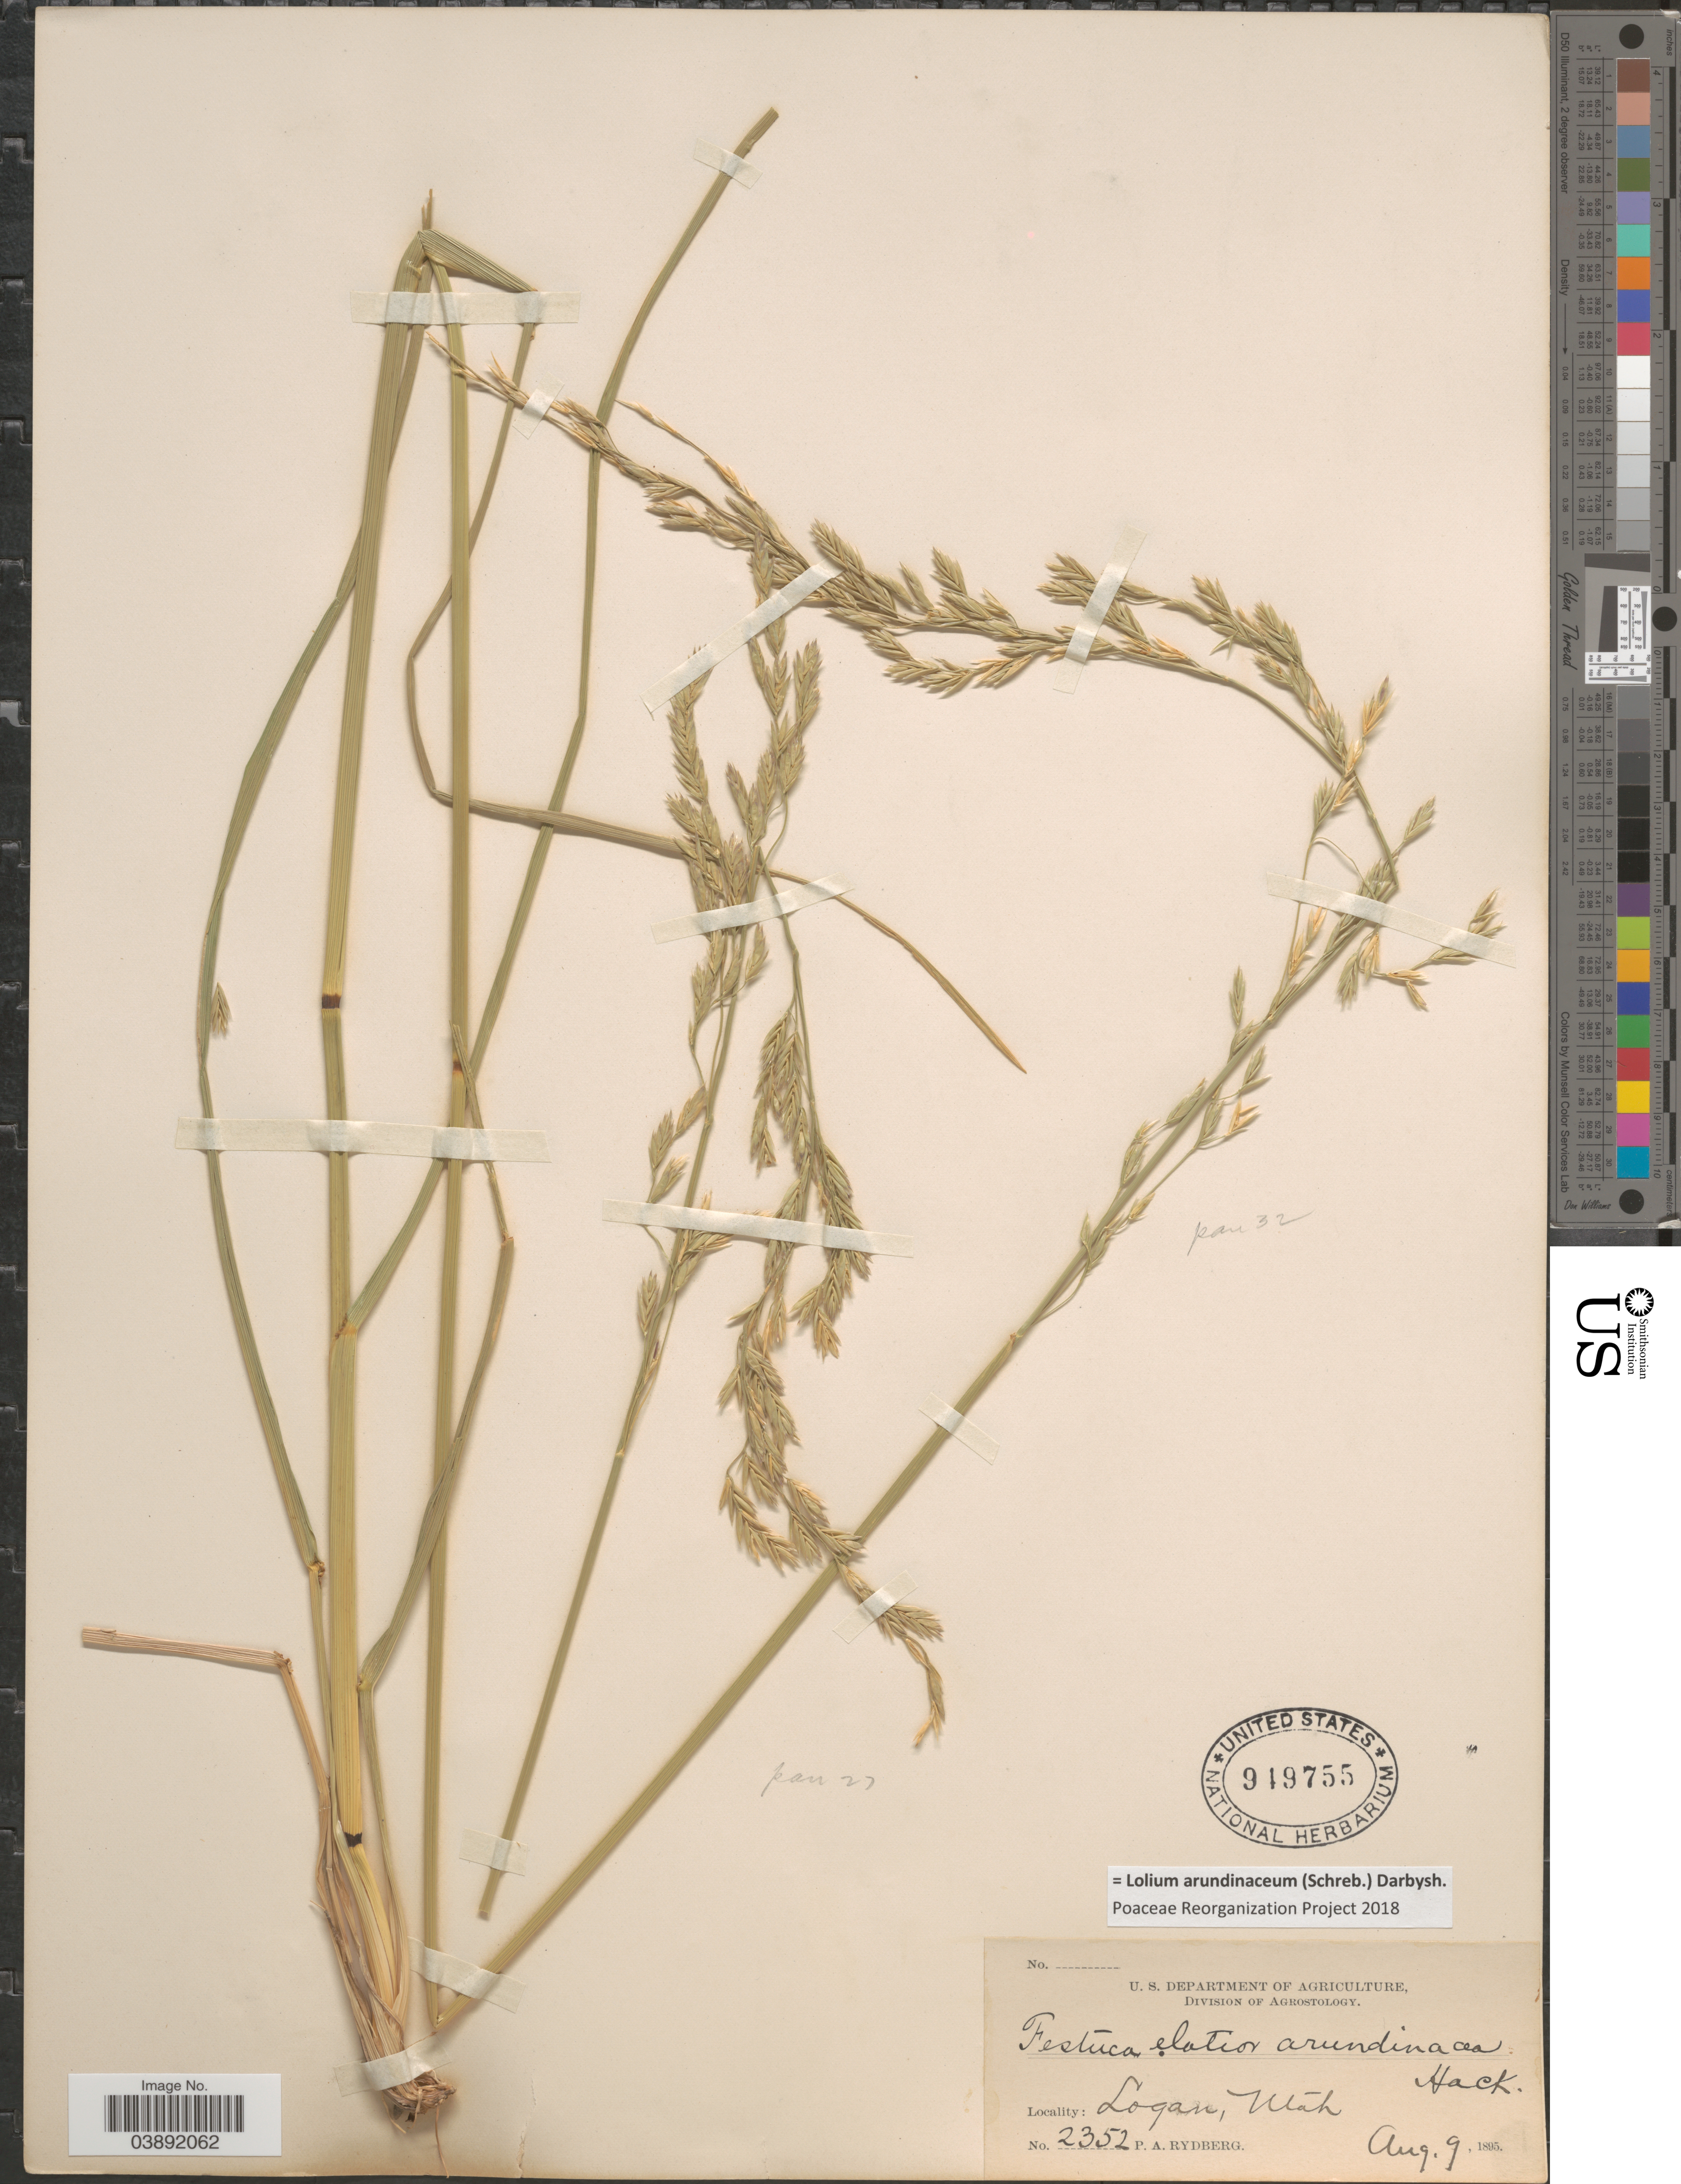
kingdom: Plantae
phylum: Tracheophyta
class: Liliopsida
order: Poales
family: Poaceae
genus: Lolium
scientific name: Lolium arundinaceum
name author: (Schreb.) Darbysh.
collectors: P. A. Rydberg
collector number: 2352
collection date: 1895-08-09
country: United States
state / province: Utah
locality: Logan.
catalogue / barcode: US 949755